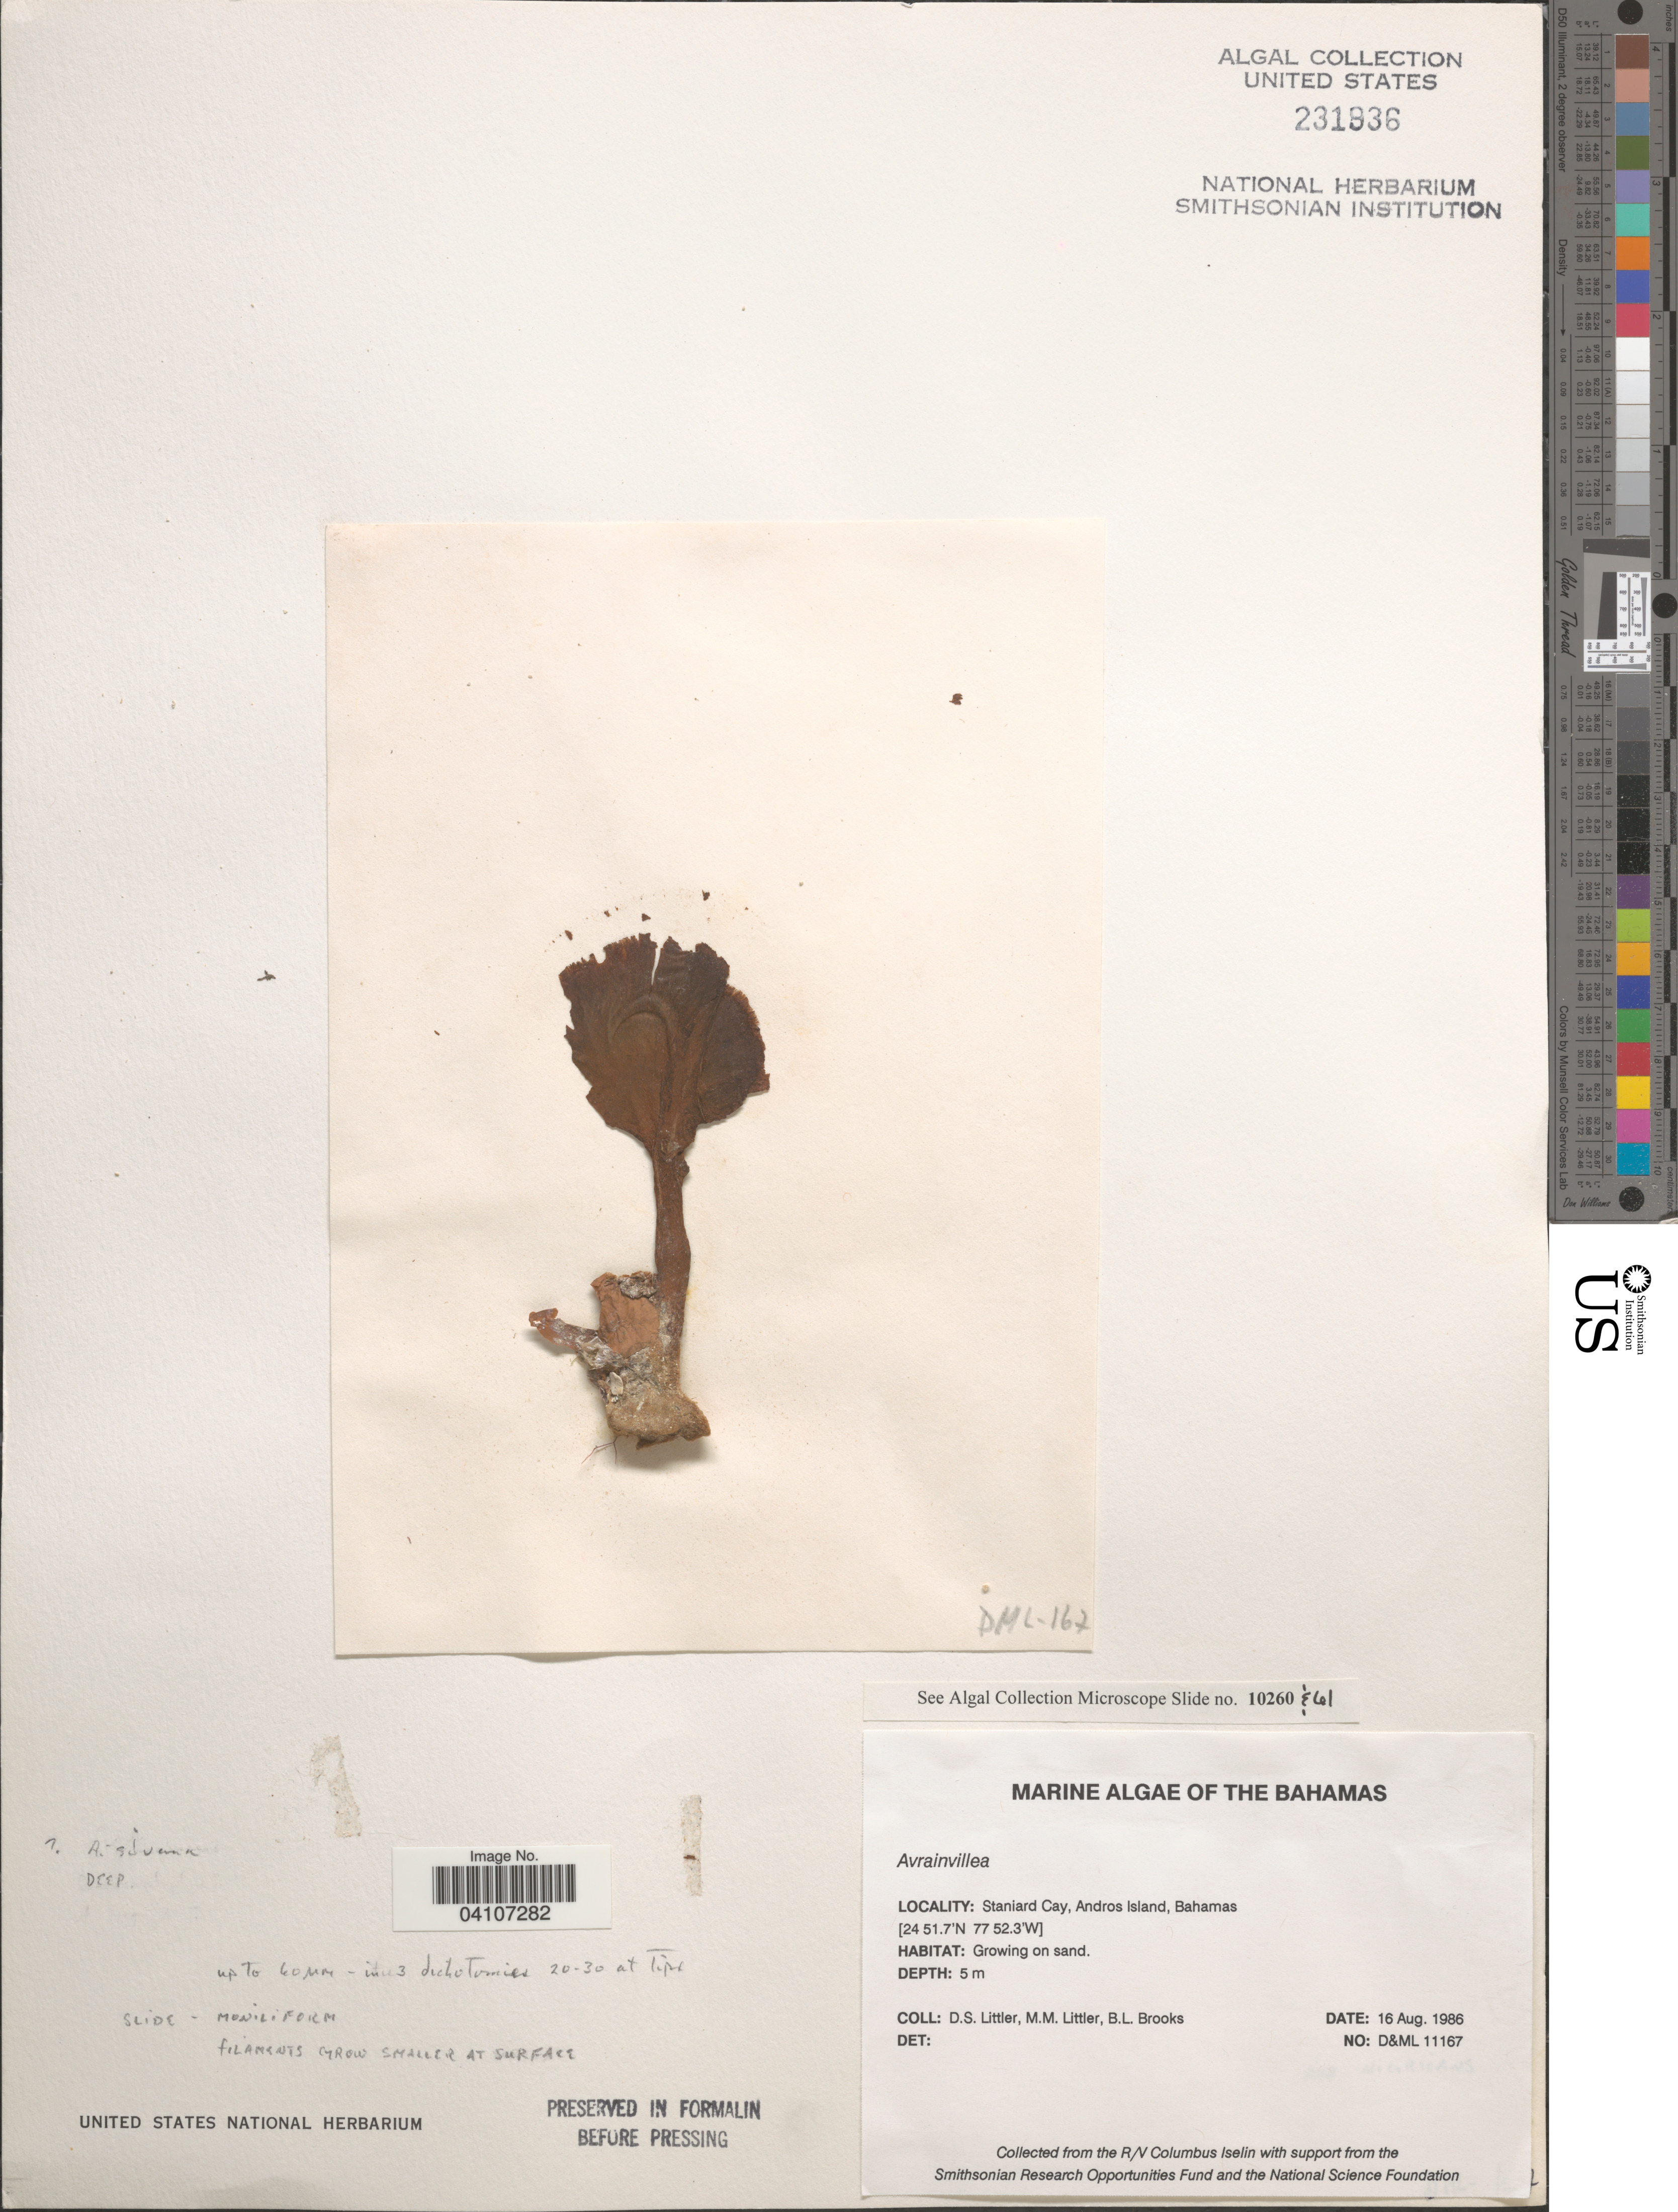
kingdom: Plantae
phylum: Chlorophyta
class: Ulvophyceae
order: Bryopsidales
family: Dichotomosiphonaceae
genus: Avrainvillea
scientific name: Avrainvillea sp.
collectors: D. S. Littler & B. Brooks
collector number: D&ML11167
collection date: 1986-08-16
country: Bahamas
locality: Staniard Cay, Andros Island.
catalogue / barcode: US 231936